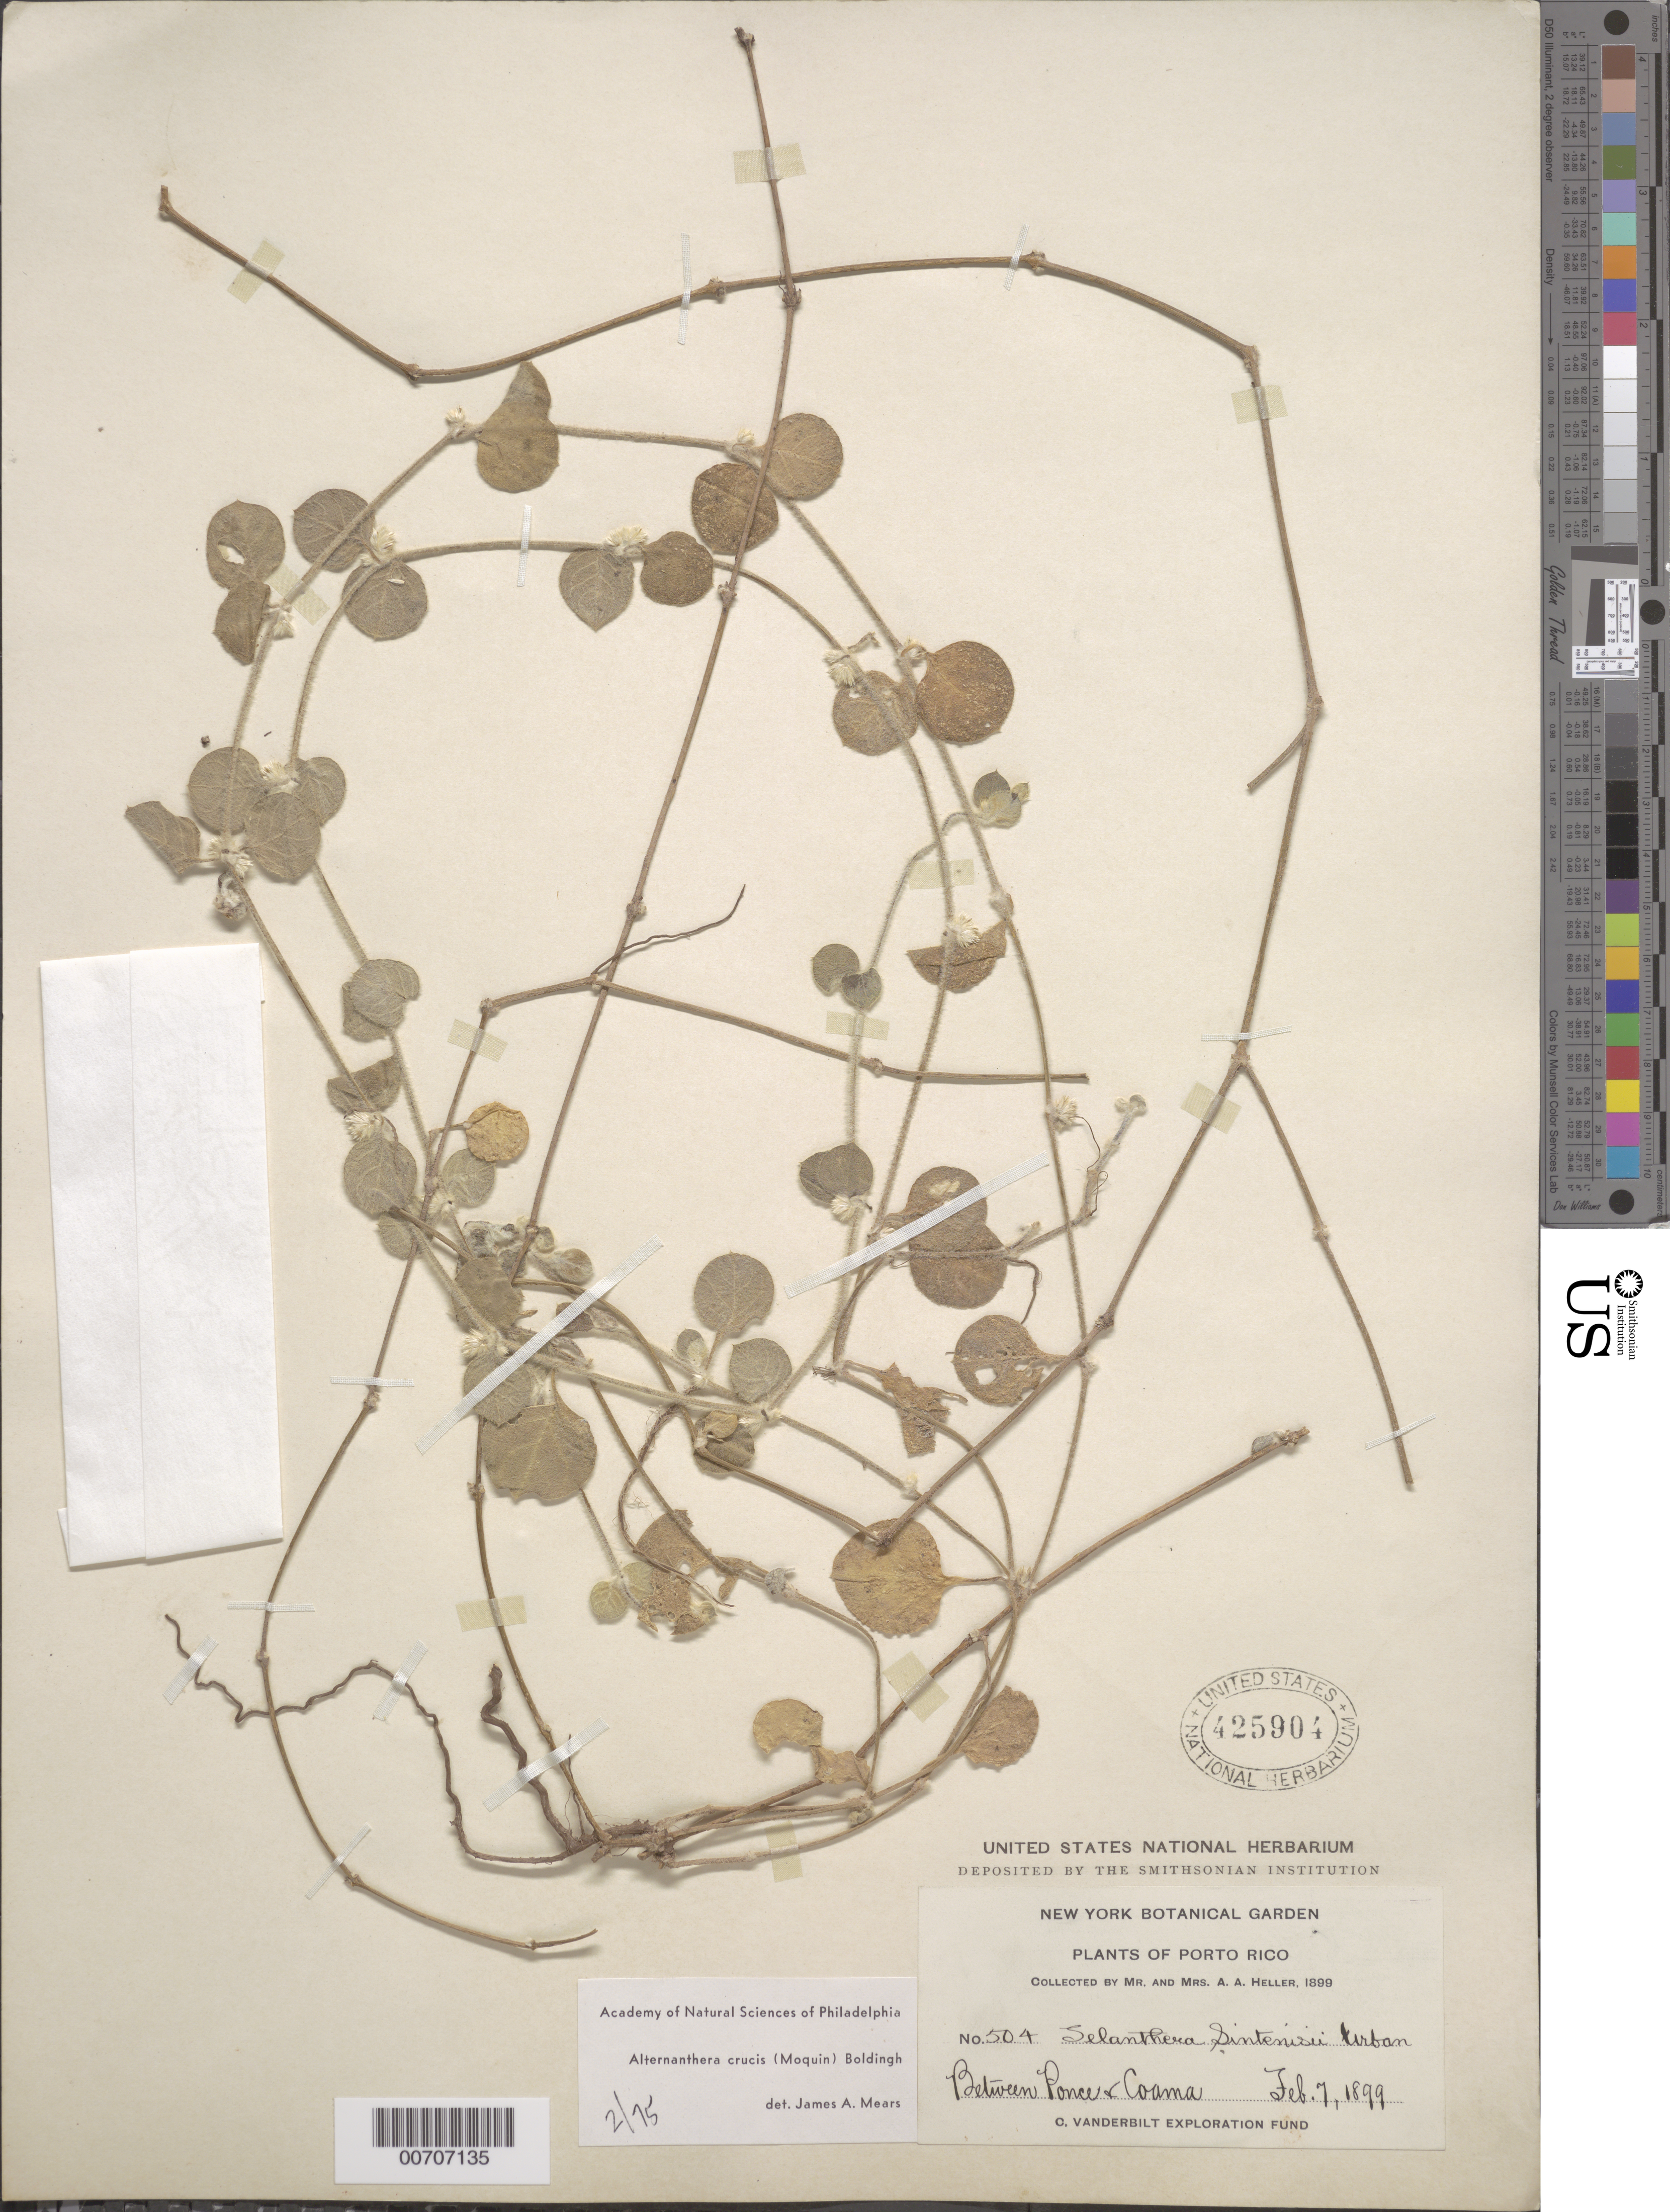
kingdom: Plantae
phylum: Tracheophyta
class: Magnoliopsida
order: Caryophyllales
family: Amaranthaceae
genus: Alternanthera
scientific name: Alternanthera crucis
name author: (Moq.) Bold.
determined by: Mears, J. A., (PH), Academy of Natural Sciences of Philadelphia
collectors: A. A. Heller & -- Heller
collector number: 504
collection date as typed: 07 Feb 1899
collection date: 1899-02-07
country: Puerto Rico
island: Greater Antilles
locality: Ponce & Coama, between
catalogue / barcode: US 425904